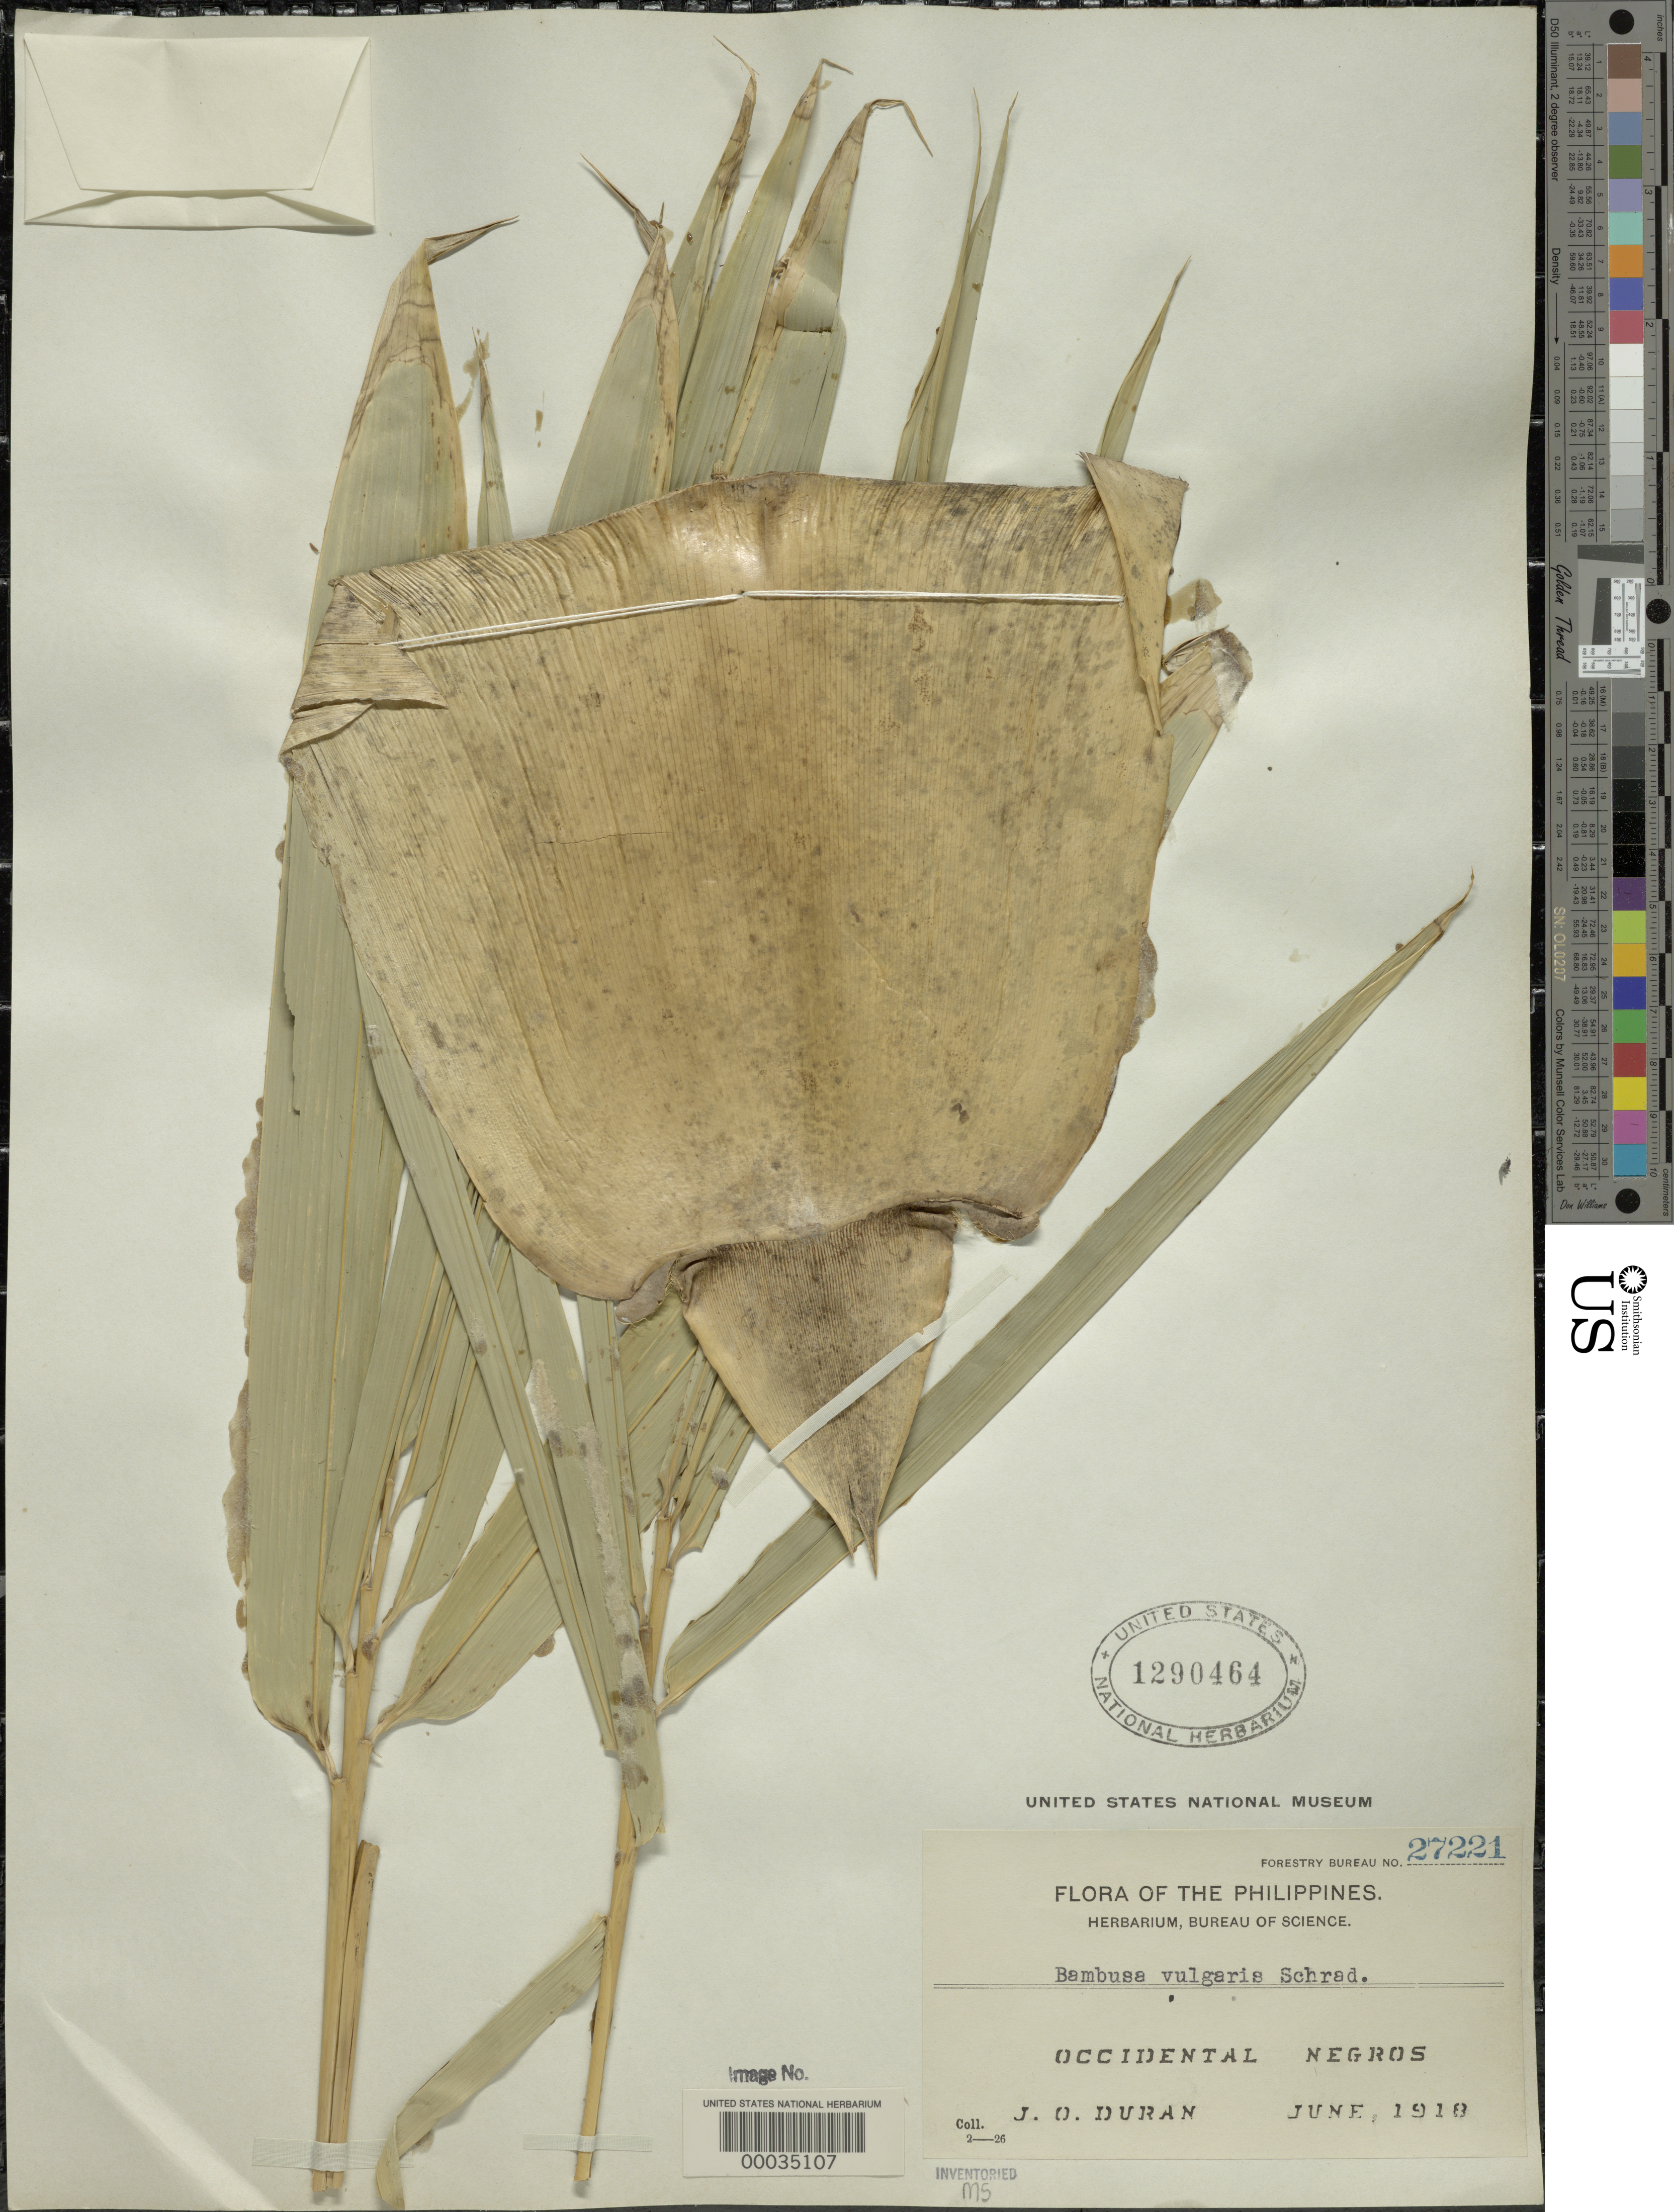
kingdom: Plantae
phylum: Tracheophyta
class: Liliopsida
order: Poales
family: Poaceae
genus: Bambusa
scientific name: Bambusa vulgaris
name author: Schrad. ex J.C. Wendl.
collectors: J. Duran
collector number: For. Bur. 27221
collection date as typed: Jun 1918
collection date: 1918-06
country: Philippines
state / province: Western Visayas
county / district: Negros Occidental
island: Negros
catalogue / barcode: US 1290464